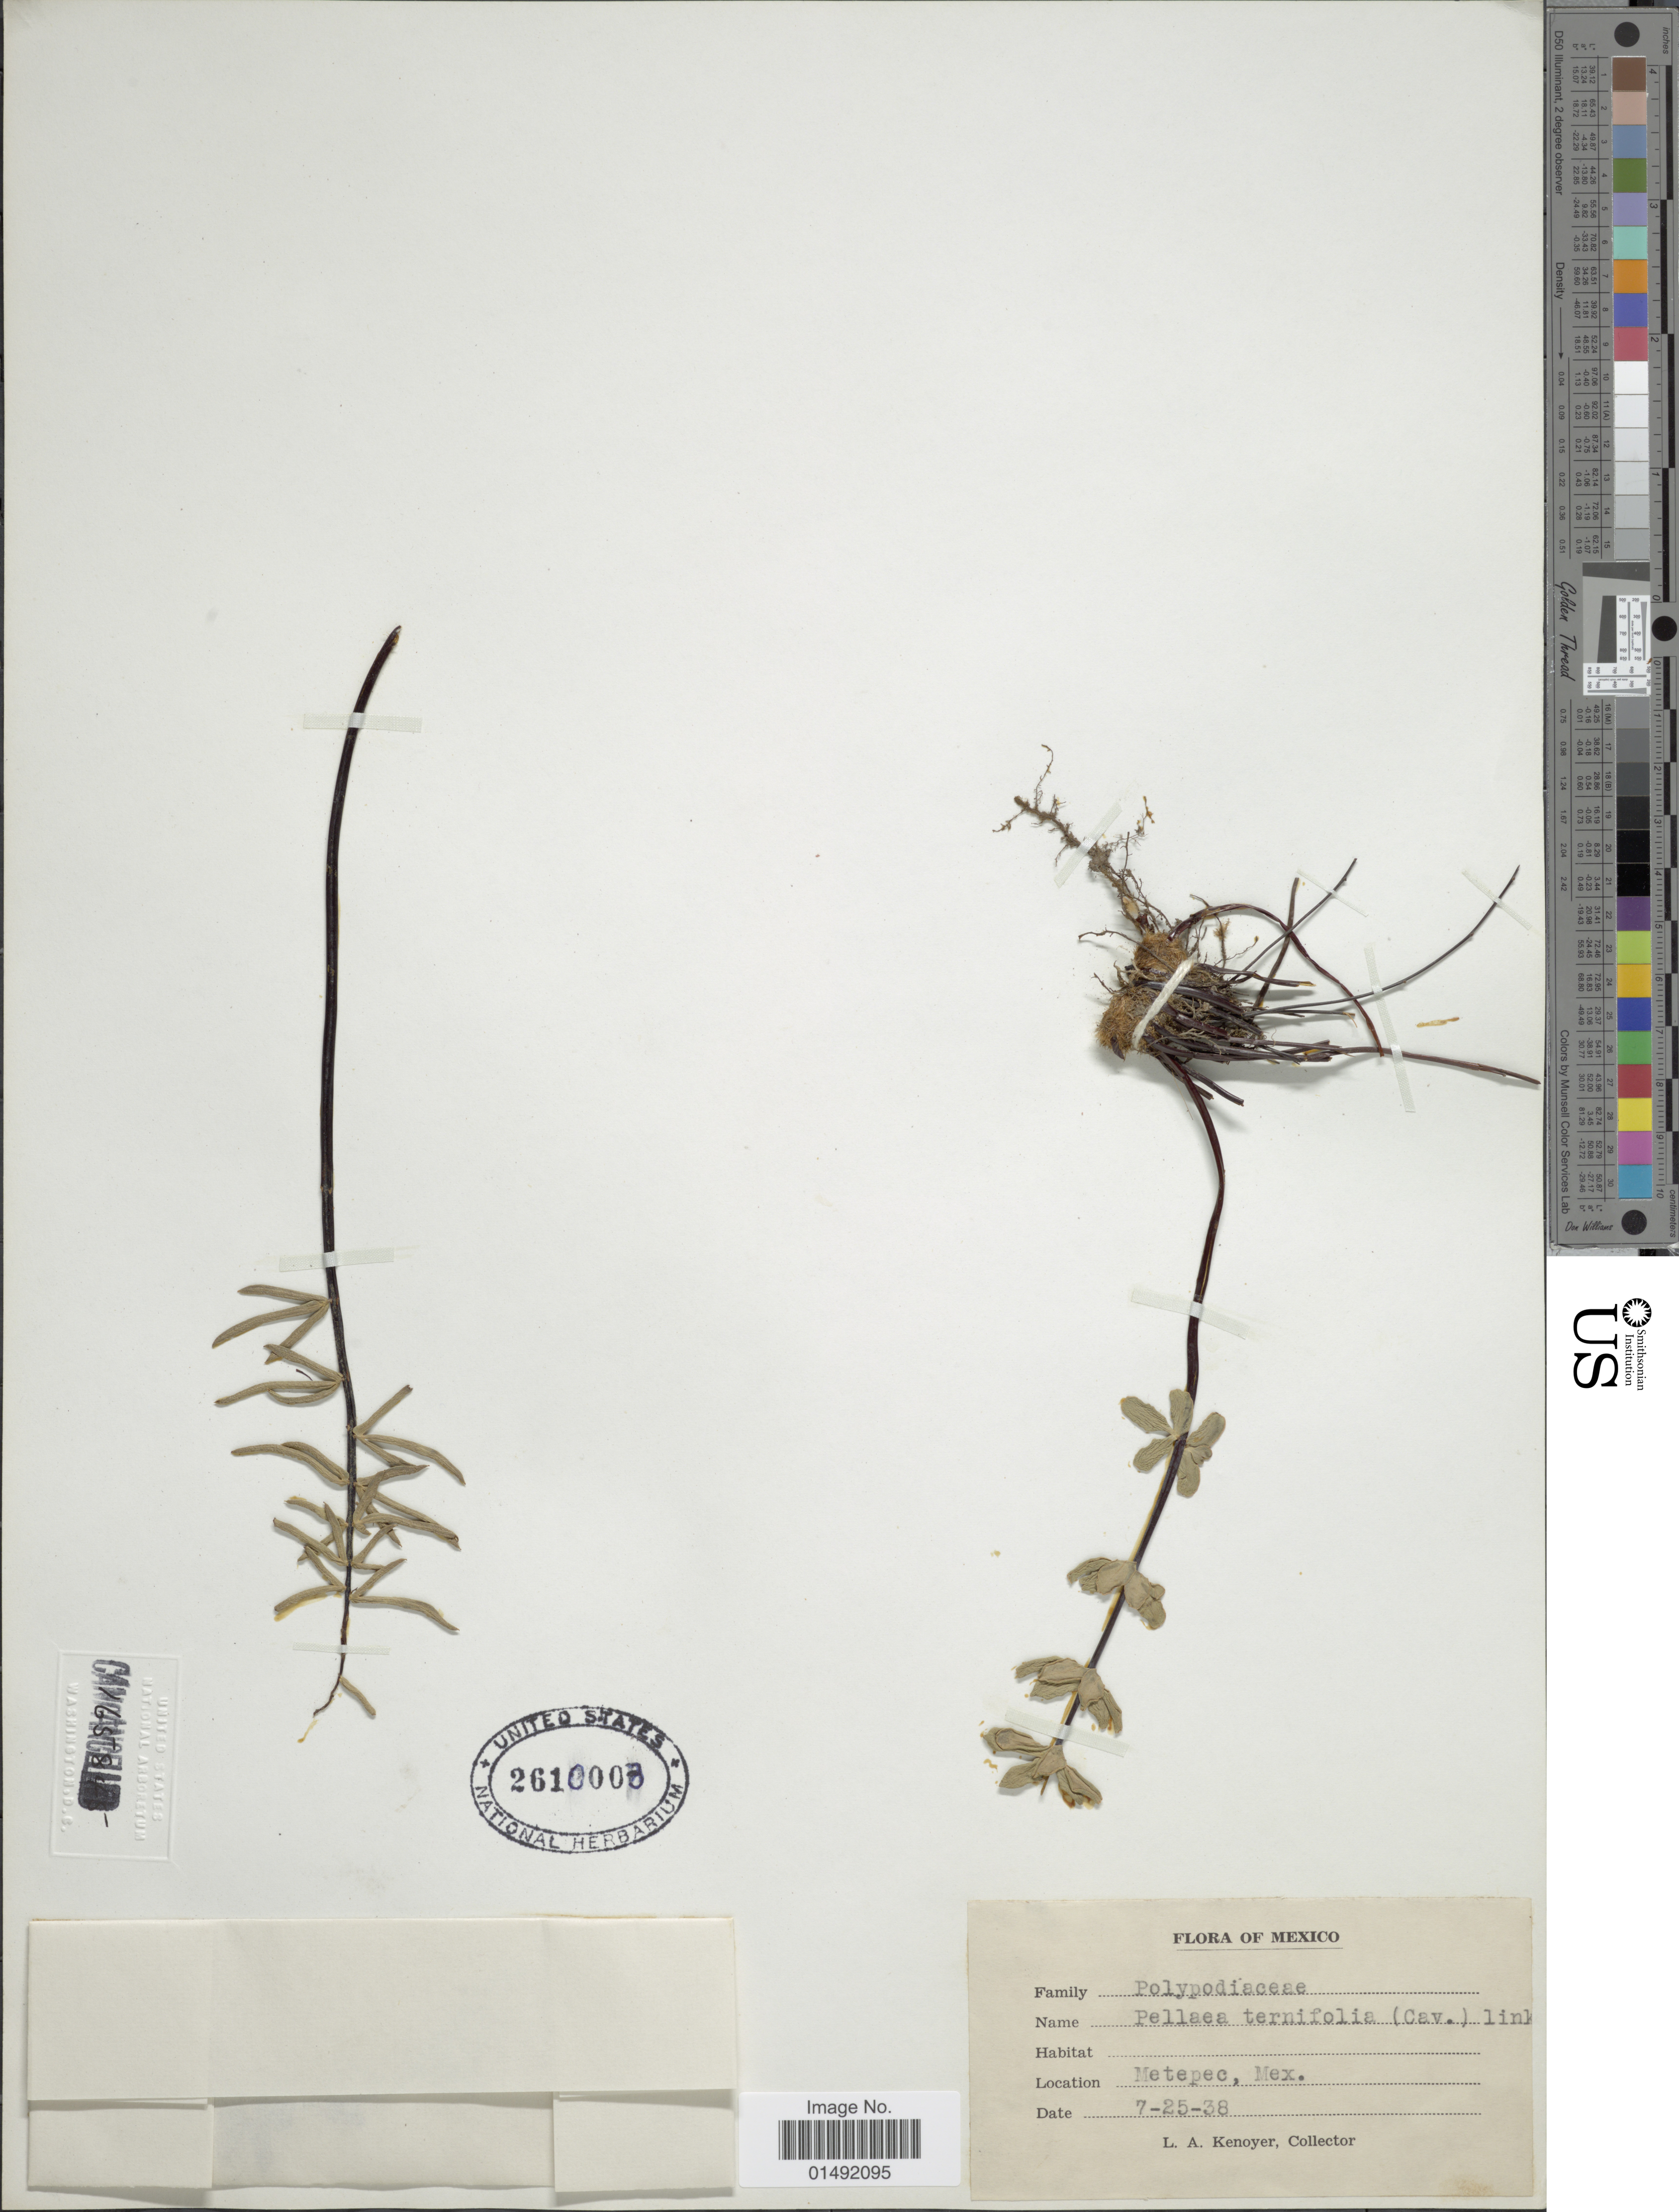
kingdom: Plantae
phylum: Tracheophyta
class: Polypodiopsida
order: Polypodiales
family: Pteridaceae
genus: Pellaea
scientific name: Pellaea ternifolia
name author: (Cav.) Link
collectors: L. A. Kenoyer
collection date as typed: Transcribed d/m/y: 25/7/38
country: Mexico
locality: Metepec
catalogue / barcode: US 2610003